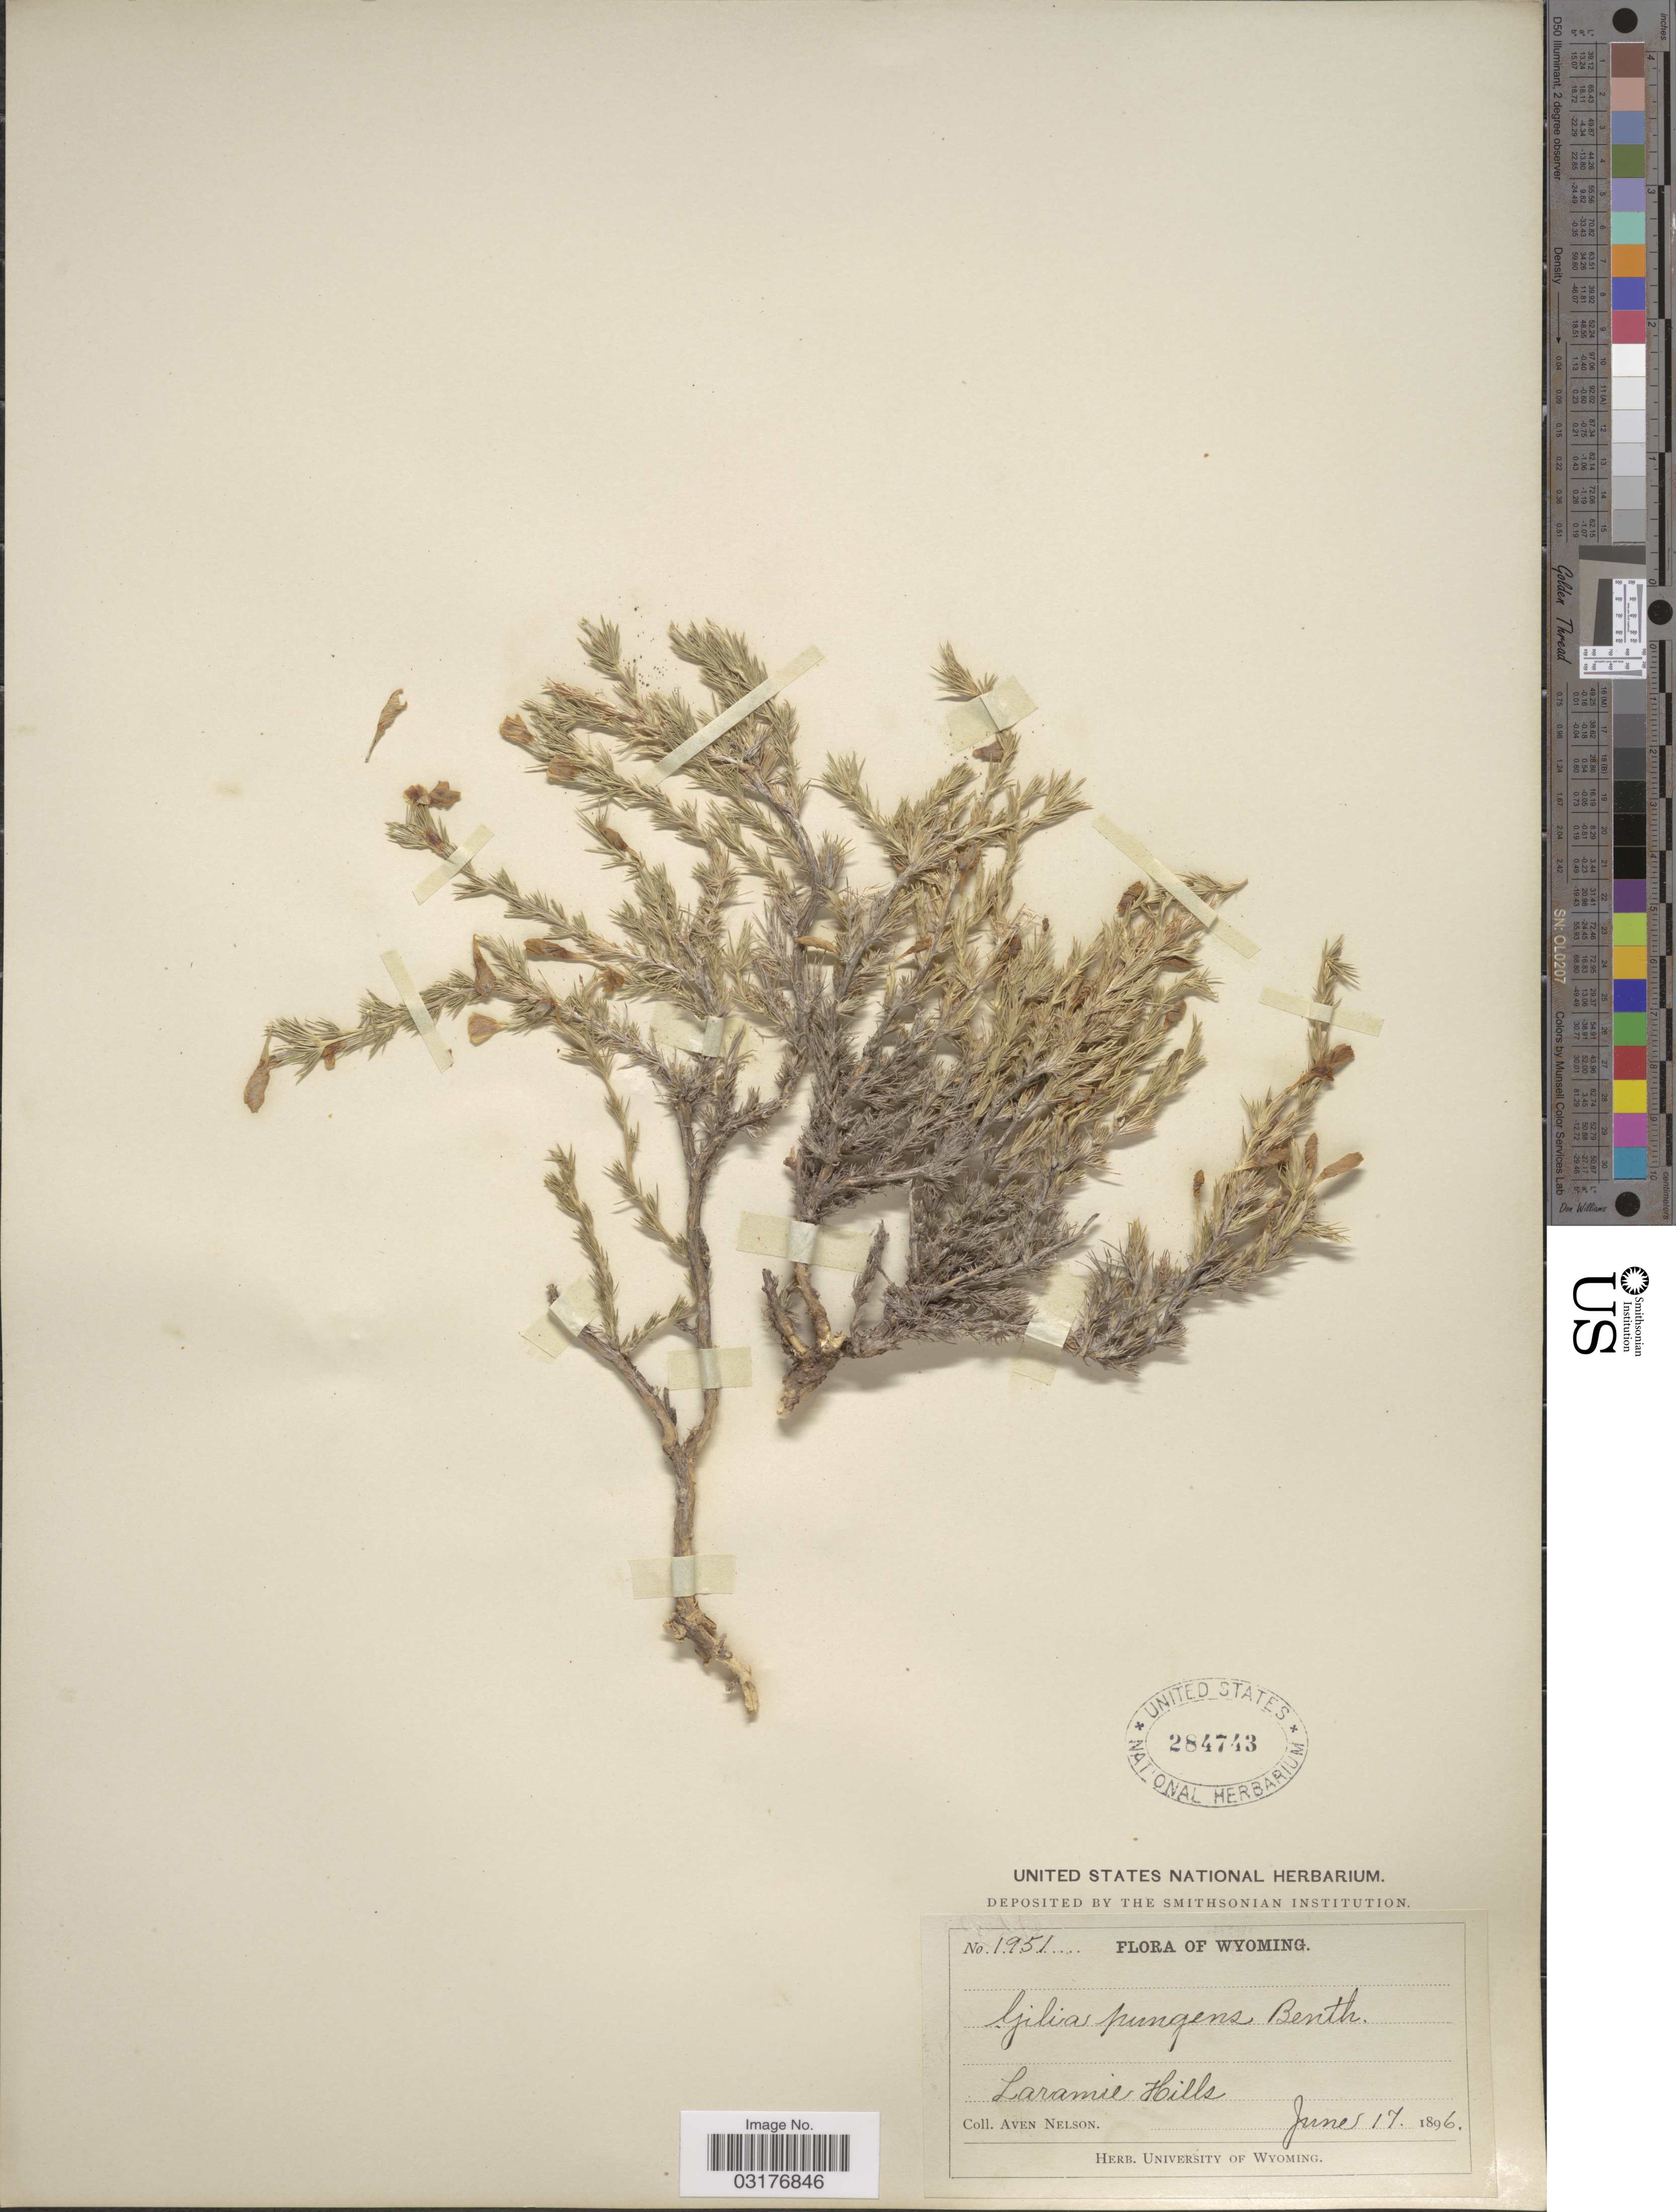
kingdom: Plantae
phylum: Tracheophyta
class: Magnoliopsida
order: Ericales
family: Polemoniaceae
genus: Linanthus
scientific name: Linanthus pungens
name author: (Torr.) J.M. Porter & L.A. Johnson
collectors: A. Nelson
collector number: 1951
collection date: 1896-06-17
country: United States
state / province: Wyoming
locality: Laramie Hills.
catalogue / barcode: US 284743